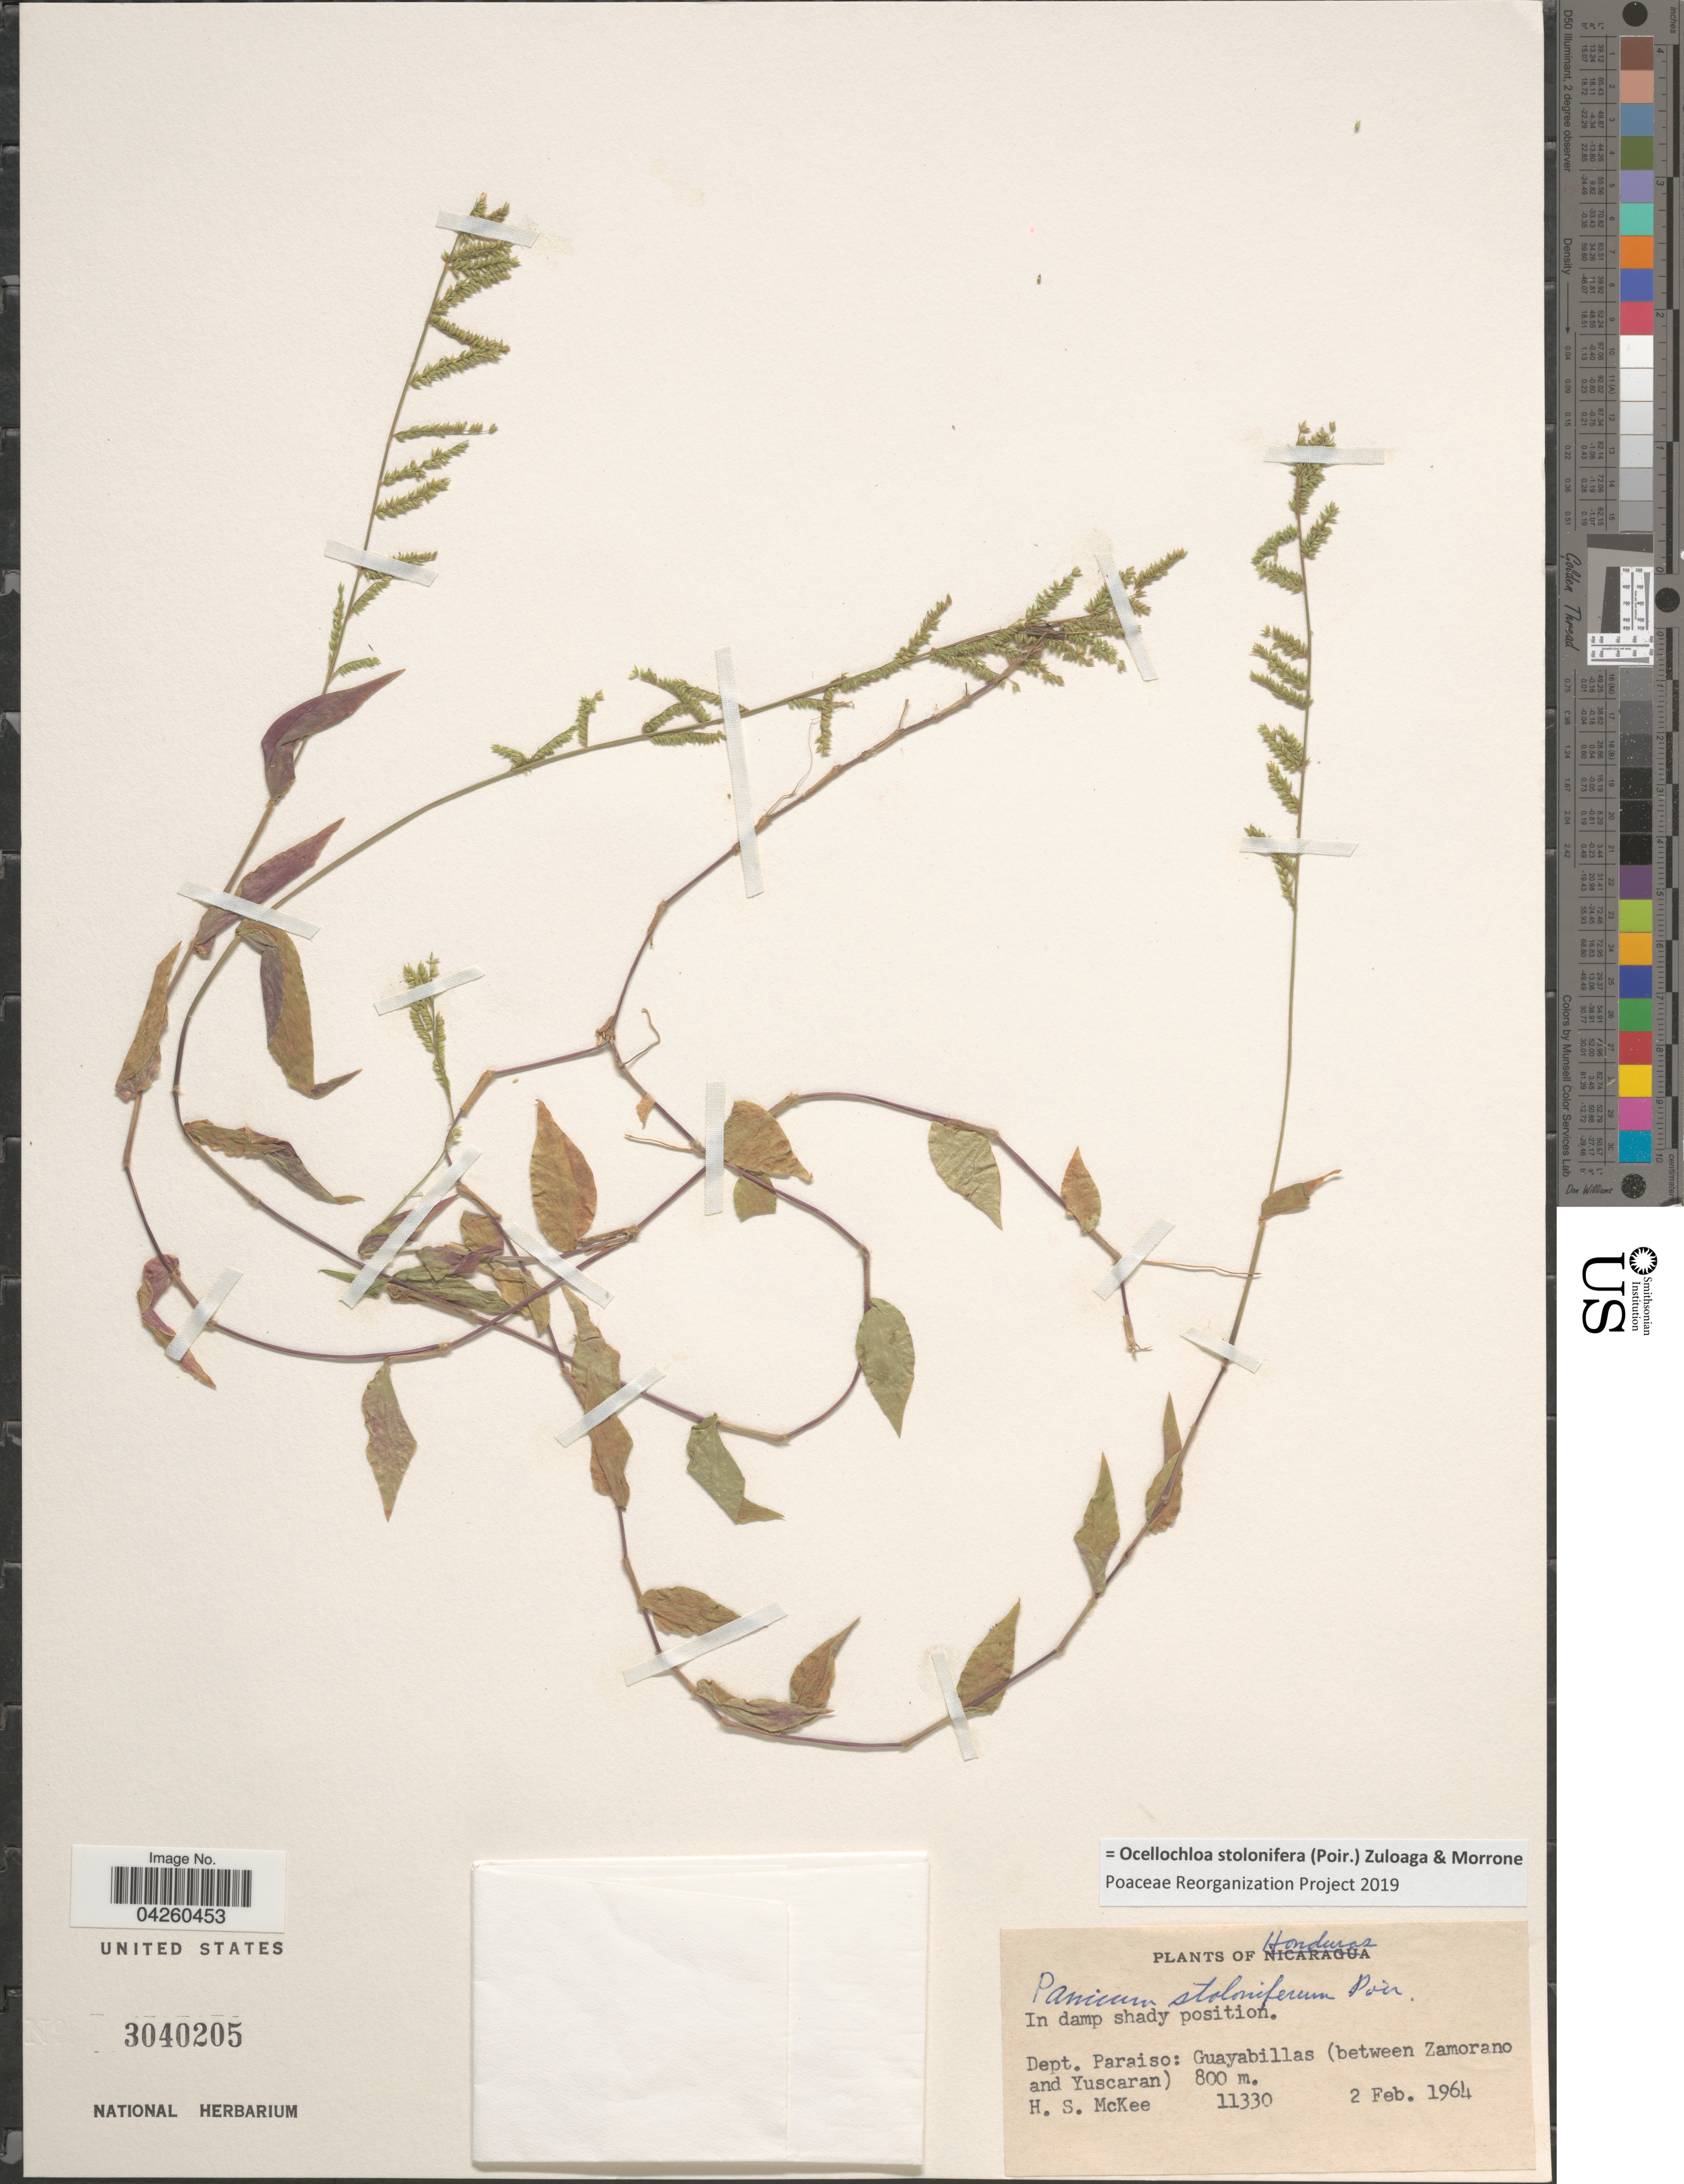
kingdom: Plantae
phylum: Tracheophyta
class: Liliopsida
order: Poales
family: Poaceae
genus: Ocellochloa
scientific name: Ocellochloa stolonifera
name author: (Poir.) Zuloaga & Morrone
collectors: H. S. McKee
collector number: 11330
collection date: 1964-02-02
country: Honduras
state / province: El Paraiso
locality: Dept. Paraiso: Guayabillas (between Zamorano and Yuscaran).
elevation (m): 800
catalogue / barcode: US 3040205